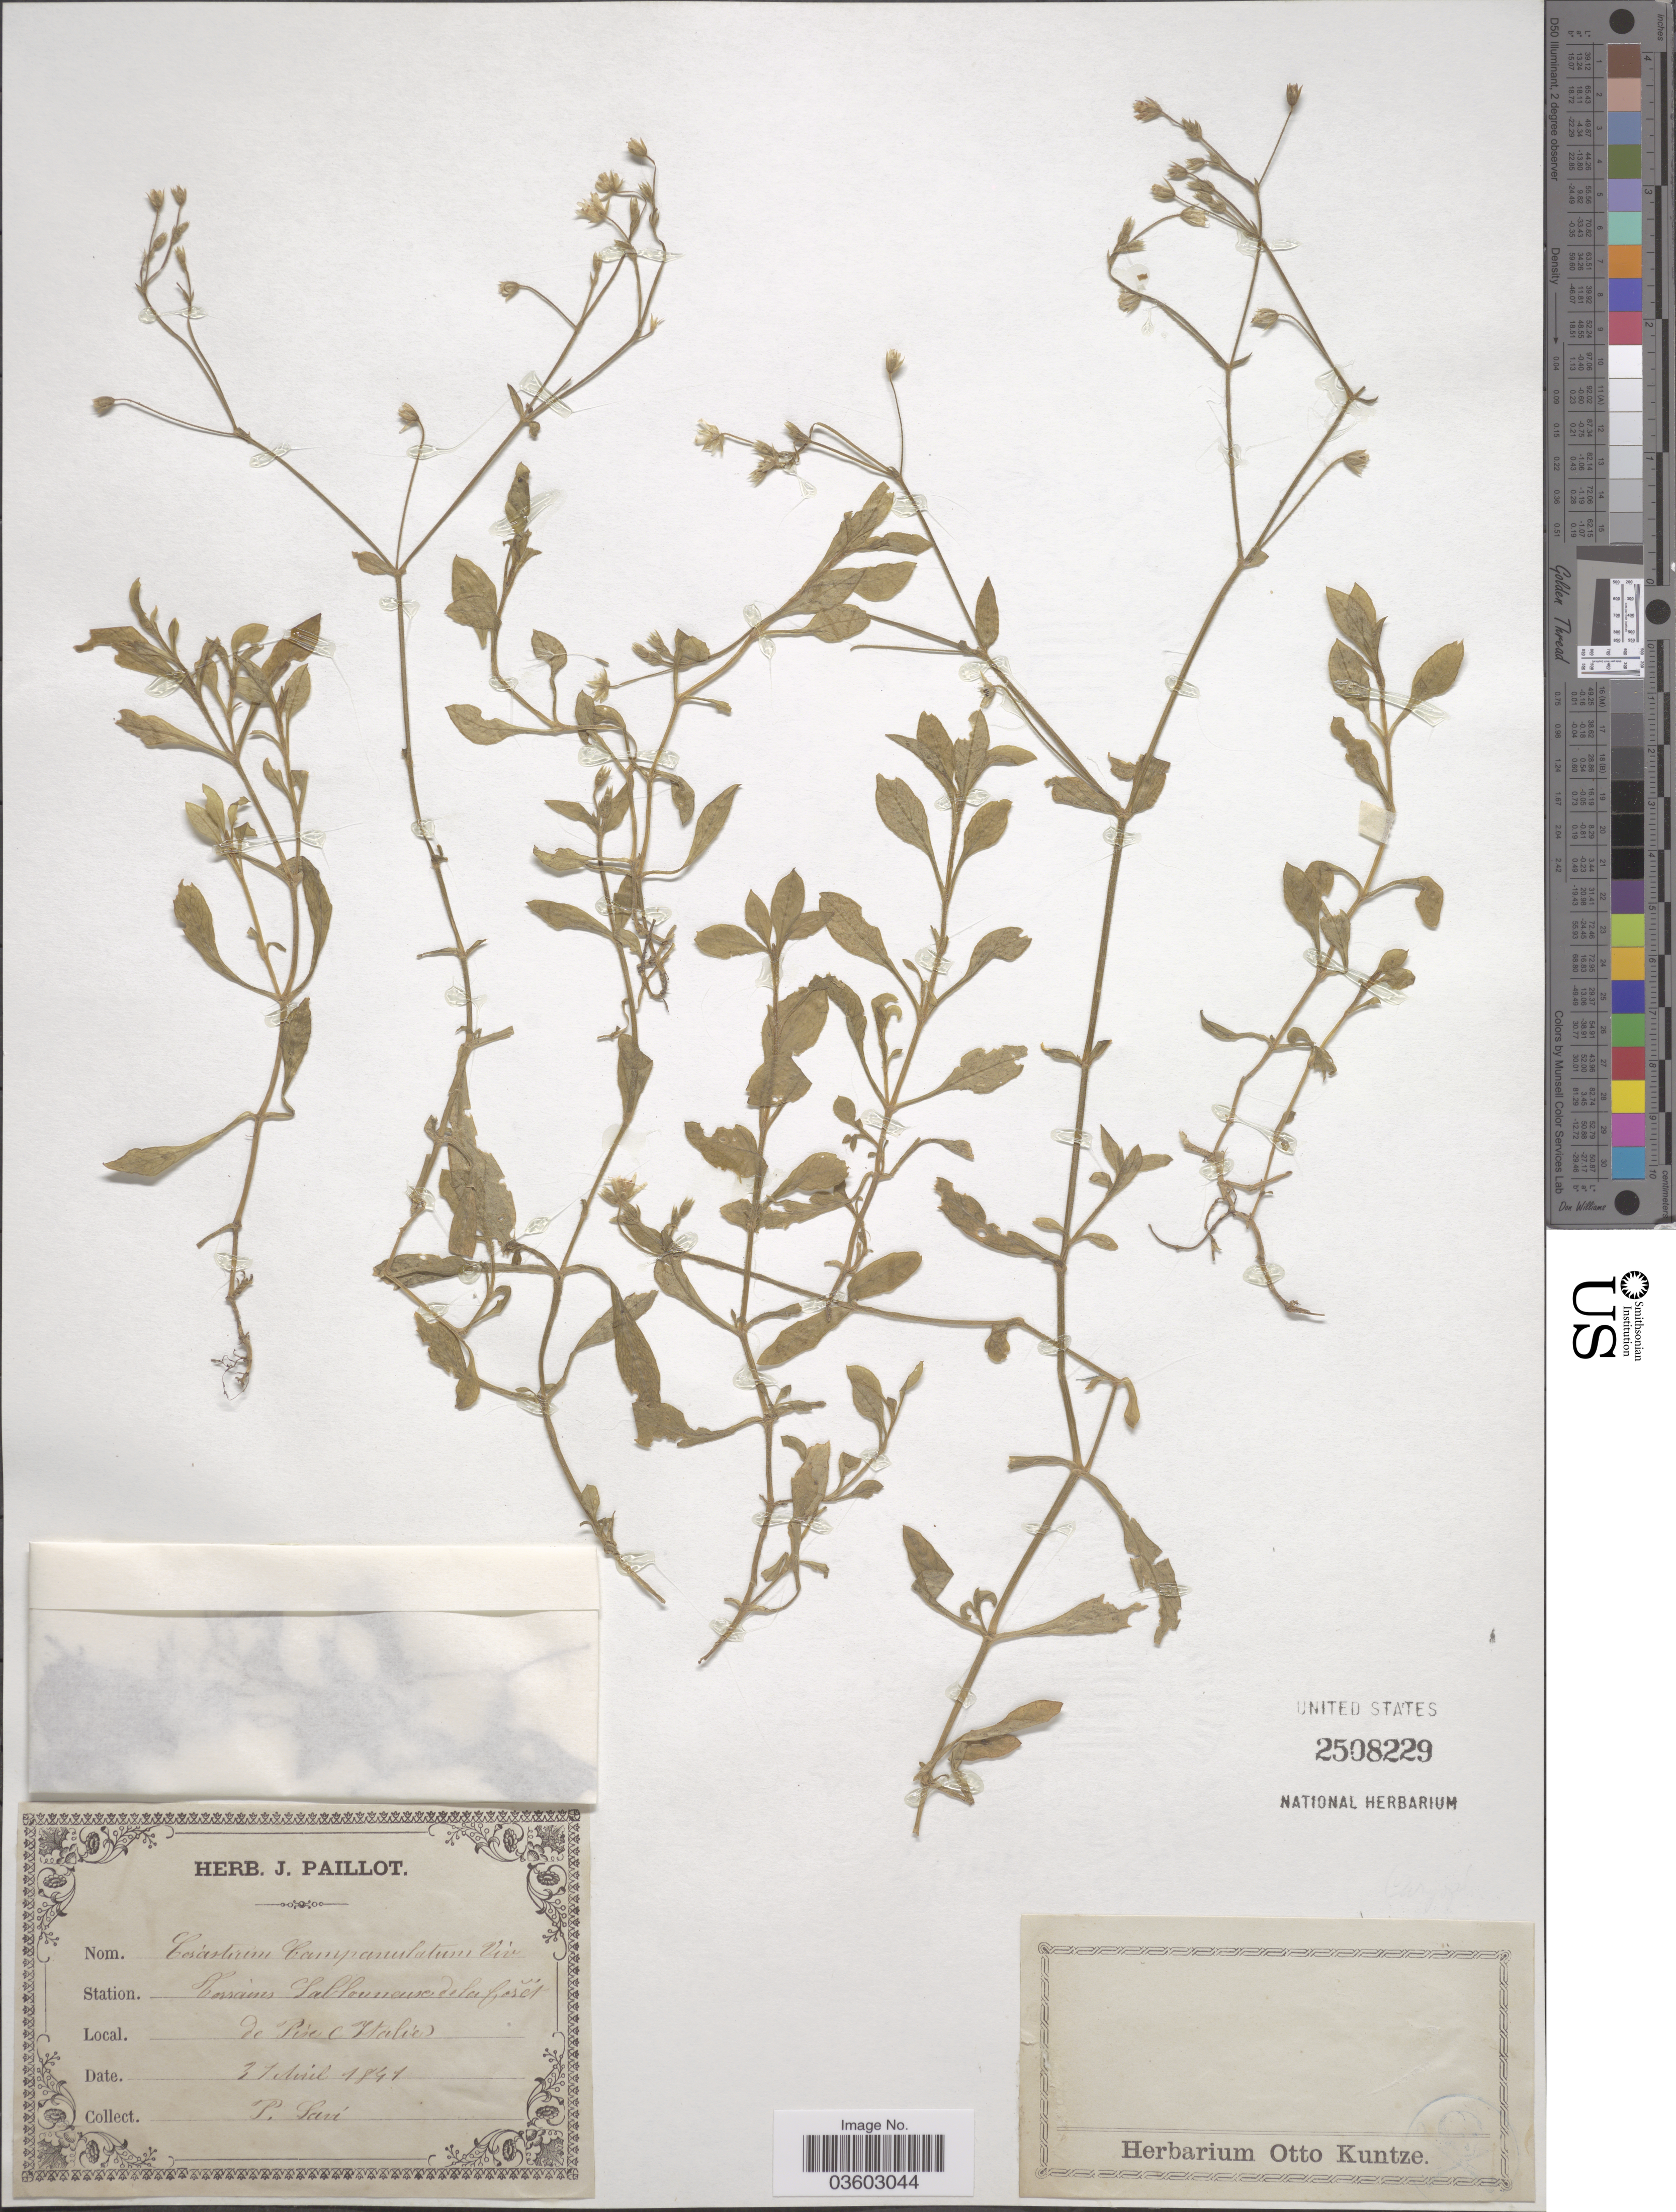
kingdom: Plantae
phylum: Tracheophyta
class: Magnoliopsida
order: Caryophyllales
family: Caryophyllaceae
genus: Cerastium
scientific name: Cerastium campanulatum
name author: Viv.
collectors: P. Savi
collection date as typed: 31 Avril 1841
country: Italy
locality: De Pise.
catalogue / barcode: US 2508229